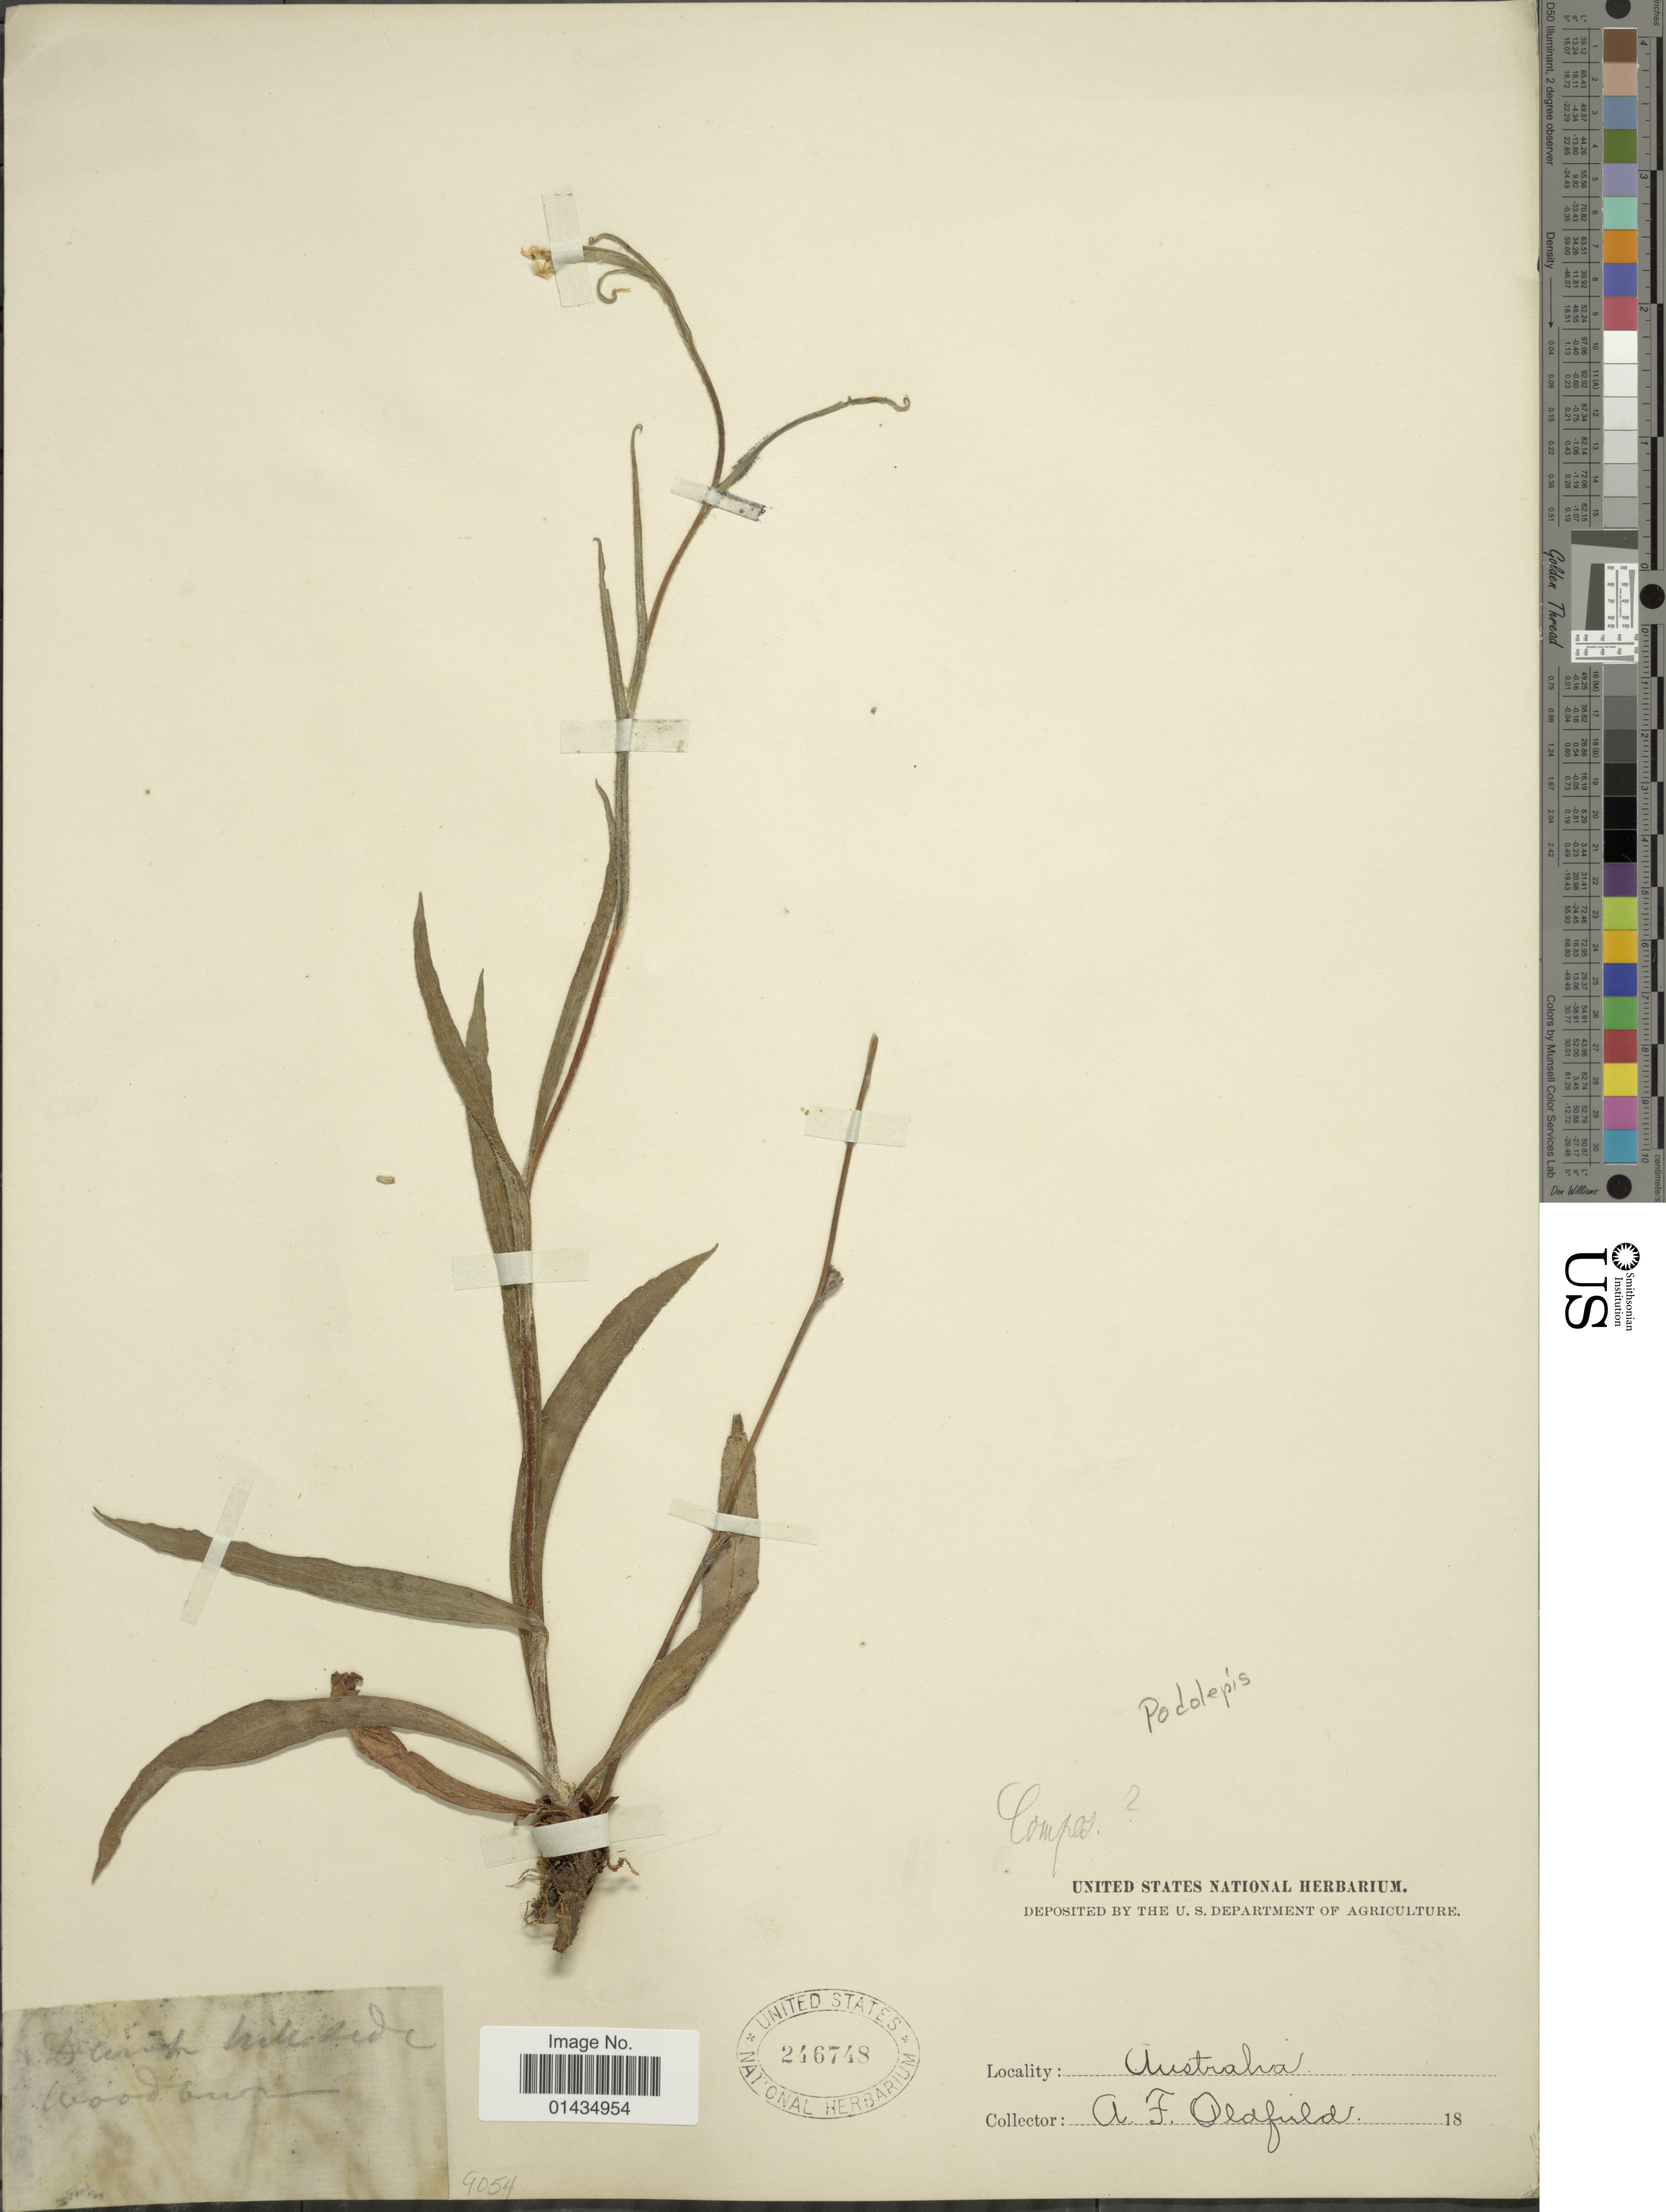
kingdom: Plantae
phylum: Tracheophyta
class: Magnoliopsida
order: Asterales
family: Asteraceae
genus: Podolepis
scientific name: Podolepis sp.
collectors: A. Oldfield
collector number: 9054?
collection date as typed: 18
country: Australia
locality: Woodburn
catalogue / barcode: US 246748